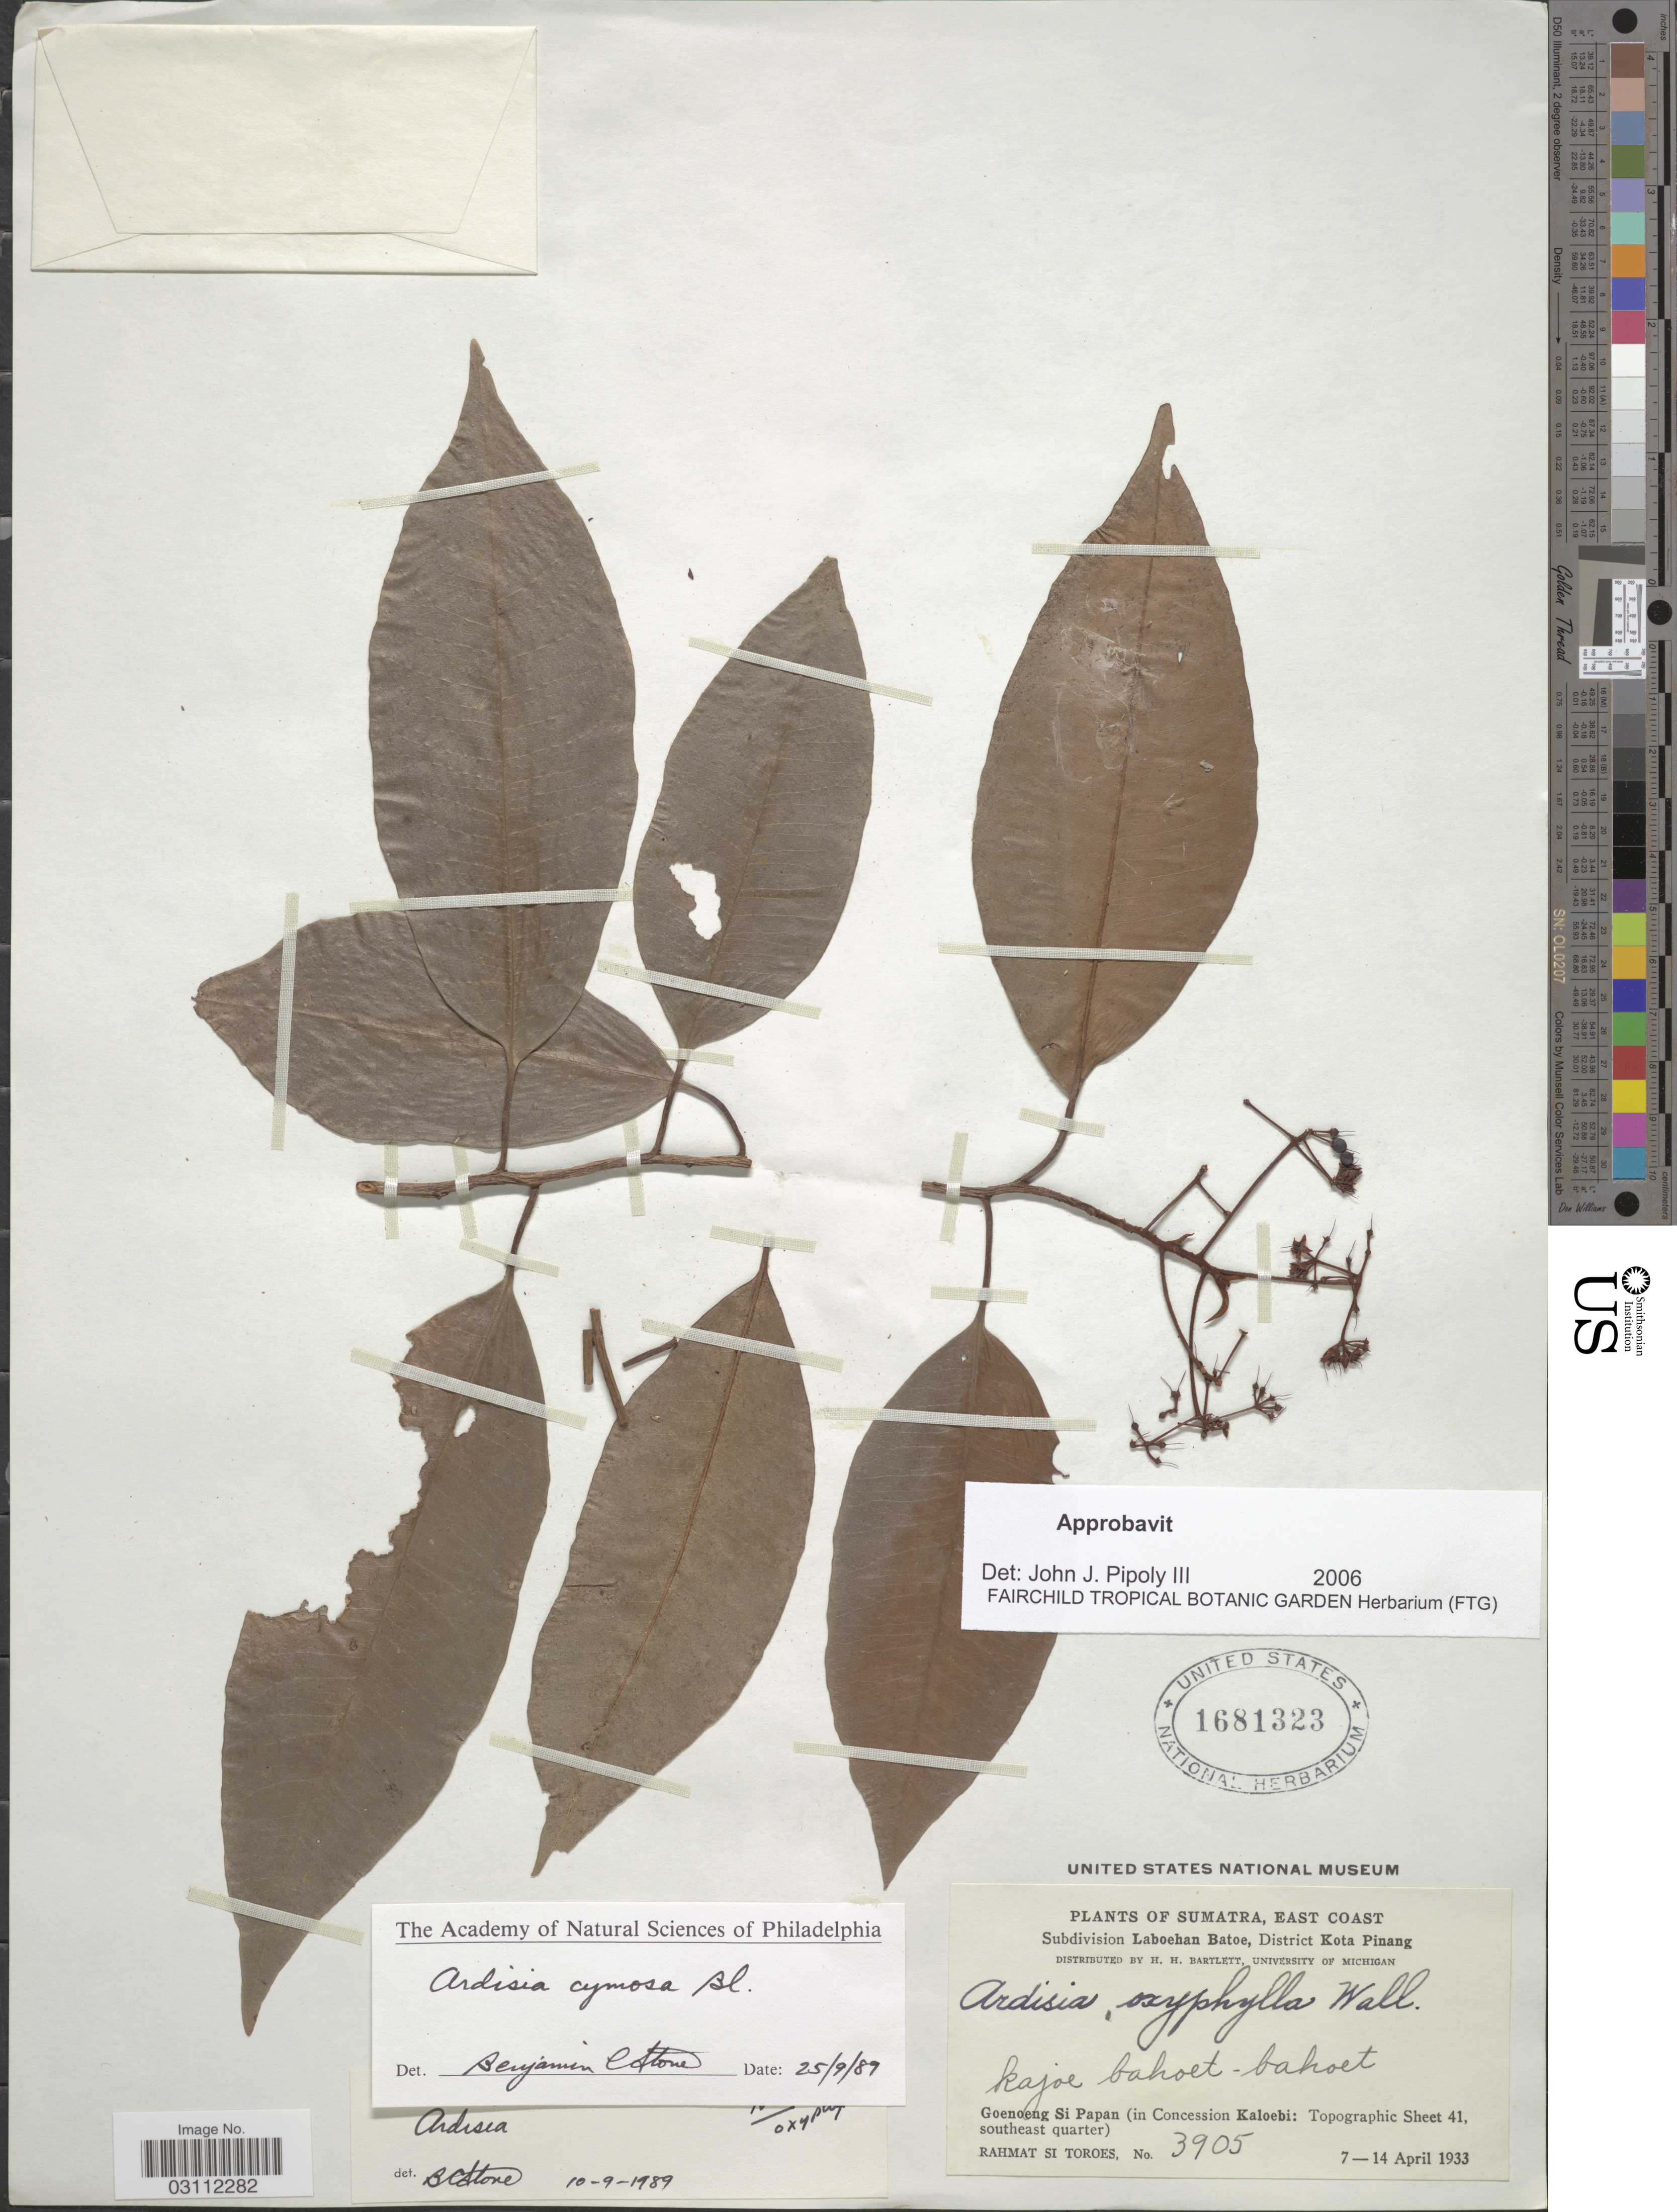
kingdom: Plantae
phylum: Tracheophyta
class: Magnoliopsida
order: Ericales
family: Primulaceae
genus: Ardisia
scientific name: Ardisia cymosa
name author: Blume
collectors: Rahmat Si Boeea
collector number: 3905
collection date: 1933-04-07/1933-04-14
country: Indonesia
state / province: Sumatra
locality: East Coast. Subdivision Laboehan Batoe, District Kota Pinang. Goenoeng Si Papan (in Concession Kaloebi: Topographic Sheet 41, southeast quarter).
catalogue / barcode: US 1681323